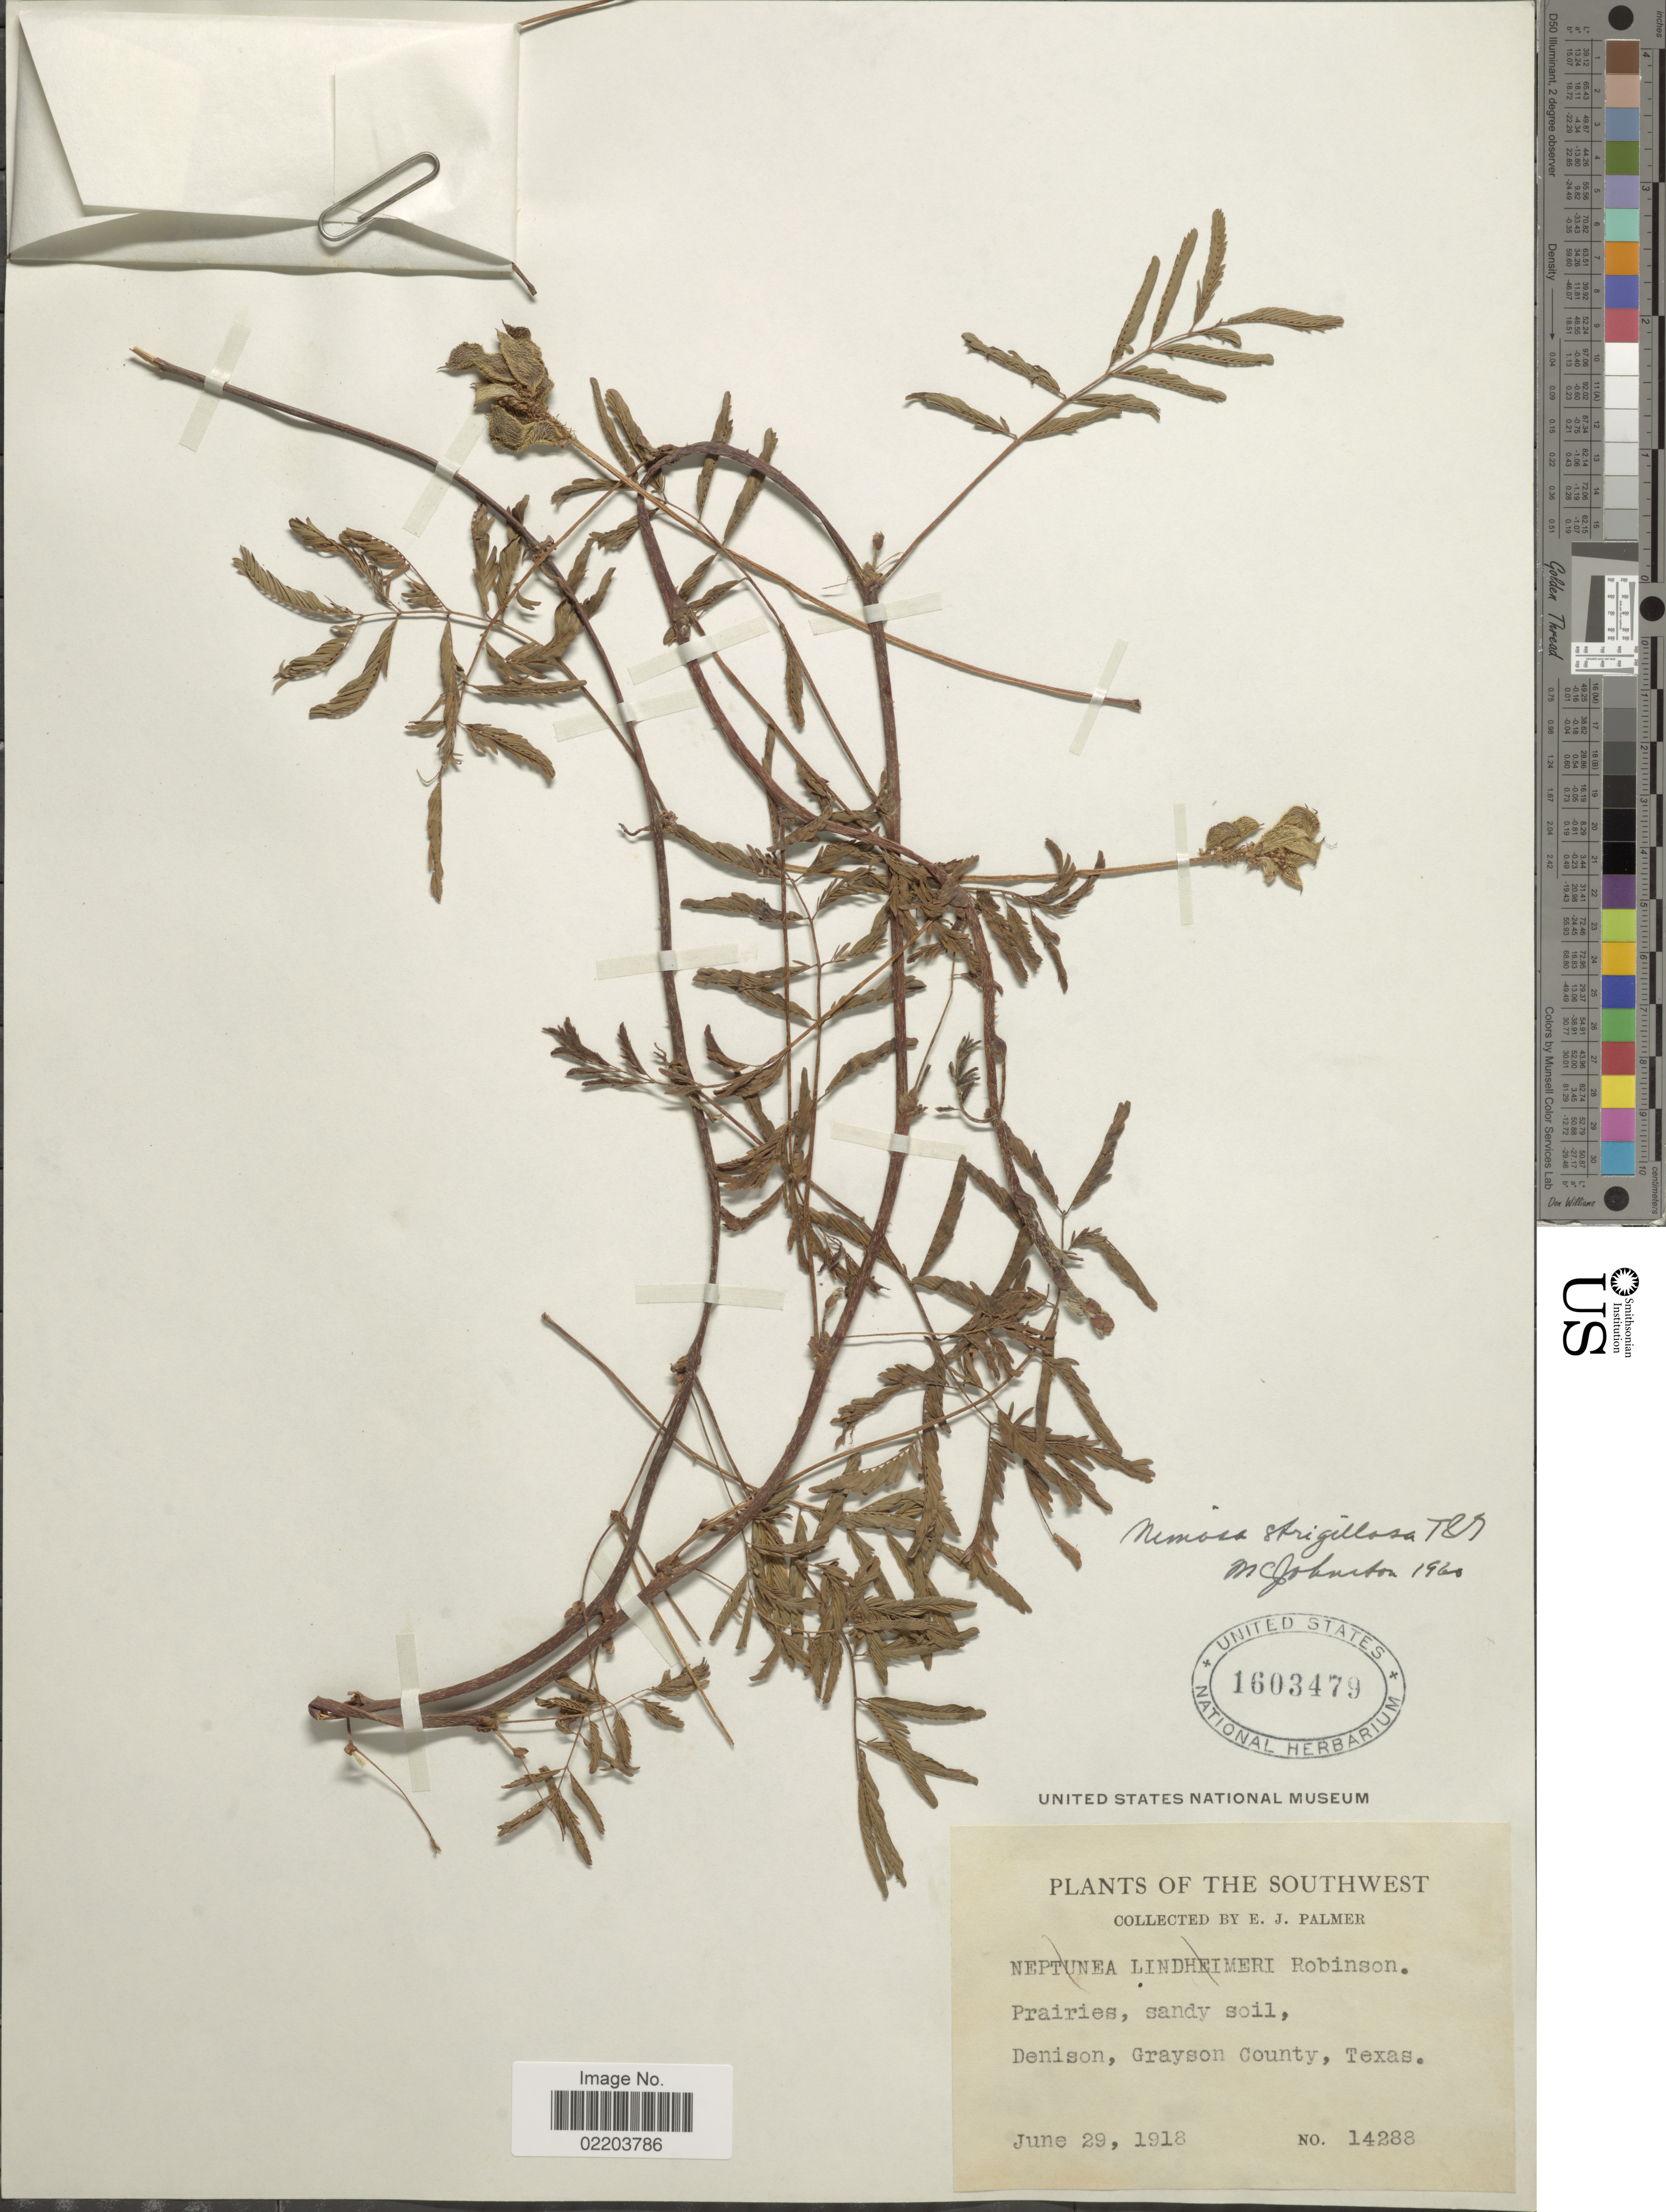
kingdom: Plantae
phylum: Tracheophyta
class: Magnoliopsida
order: Fabales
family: Fabaceae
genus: Mimosa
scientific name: Mimosa strigillosa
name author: Torr. & A. Gray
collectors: E. J. Palmer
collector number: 14288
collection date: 1918-06-29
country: United States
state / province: Texas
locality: The Southwest, Prairies, sandy soil, Denison, Grayson County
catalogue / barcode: US 1603479